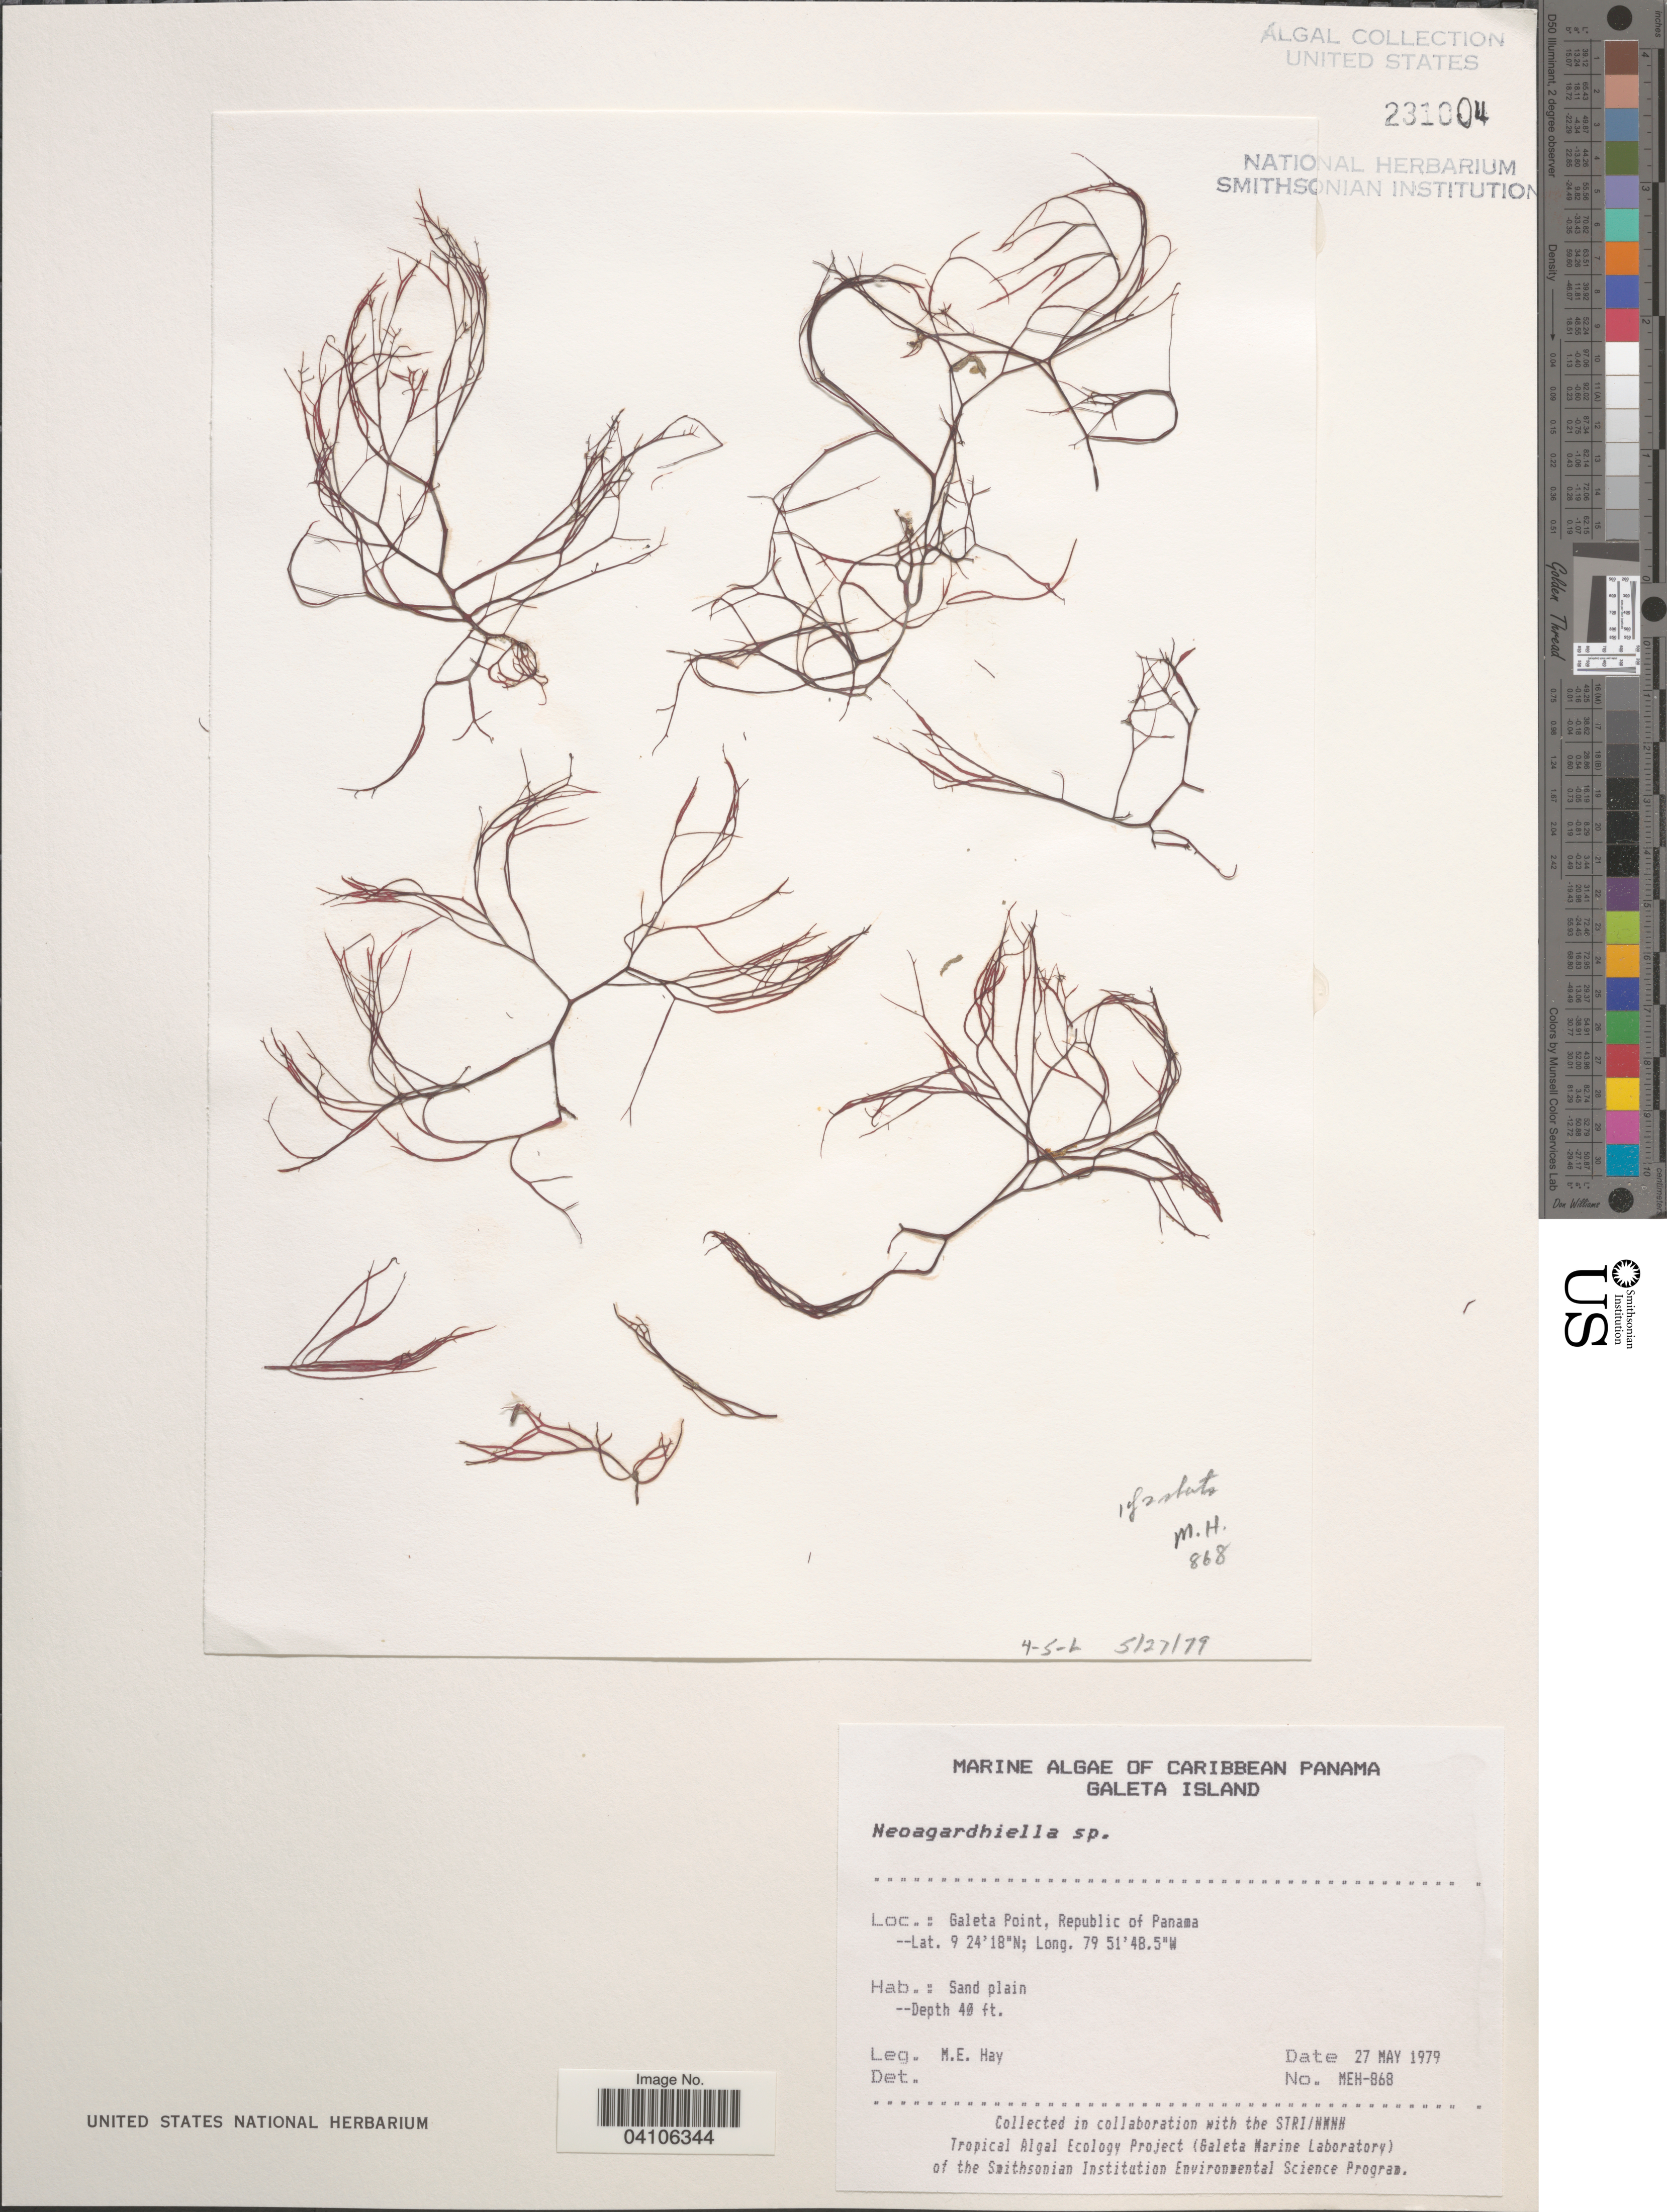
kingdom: Plantae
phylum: Rhodophyta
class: Florideophyceae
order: Gigartinales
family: Solieriaceae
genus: Agardhiella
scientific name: Agardhiella sp.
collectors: M. E. Hay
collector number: MEH-868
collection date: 1979-05-27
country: Panama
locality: Caribbean Panama. Galeta Point, Republic of Panama.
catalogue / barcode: US 231004